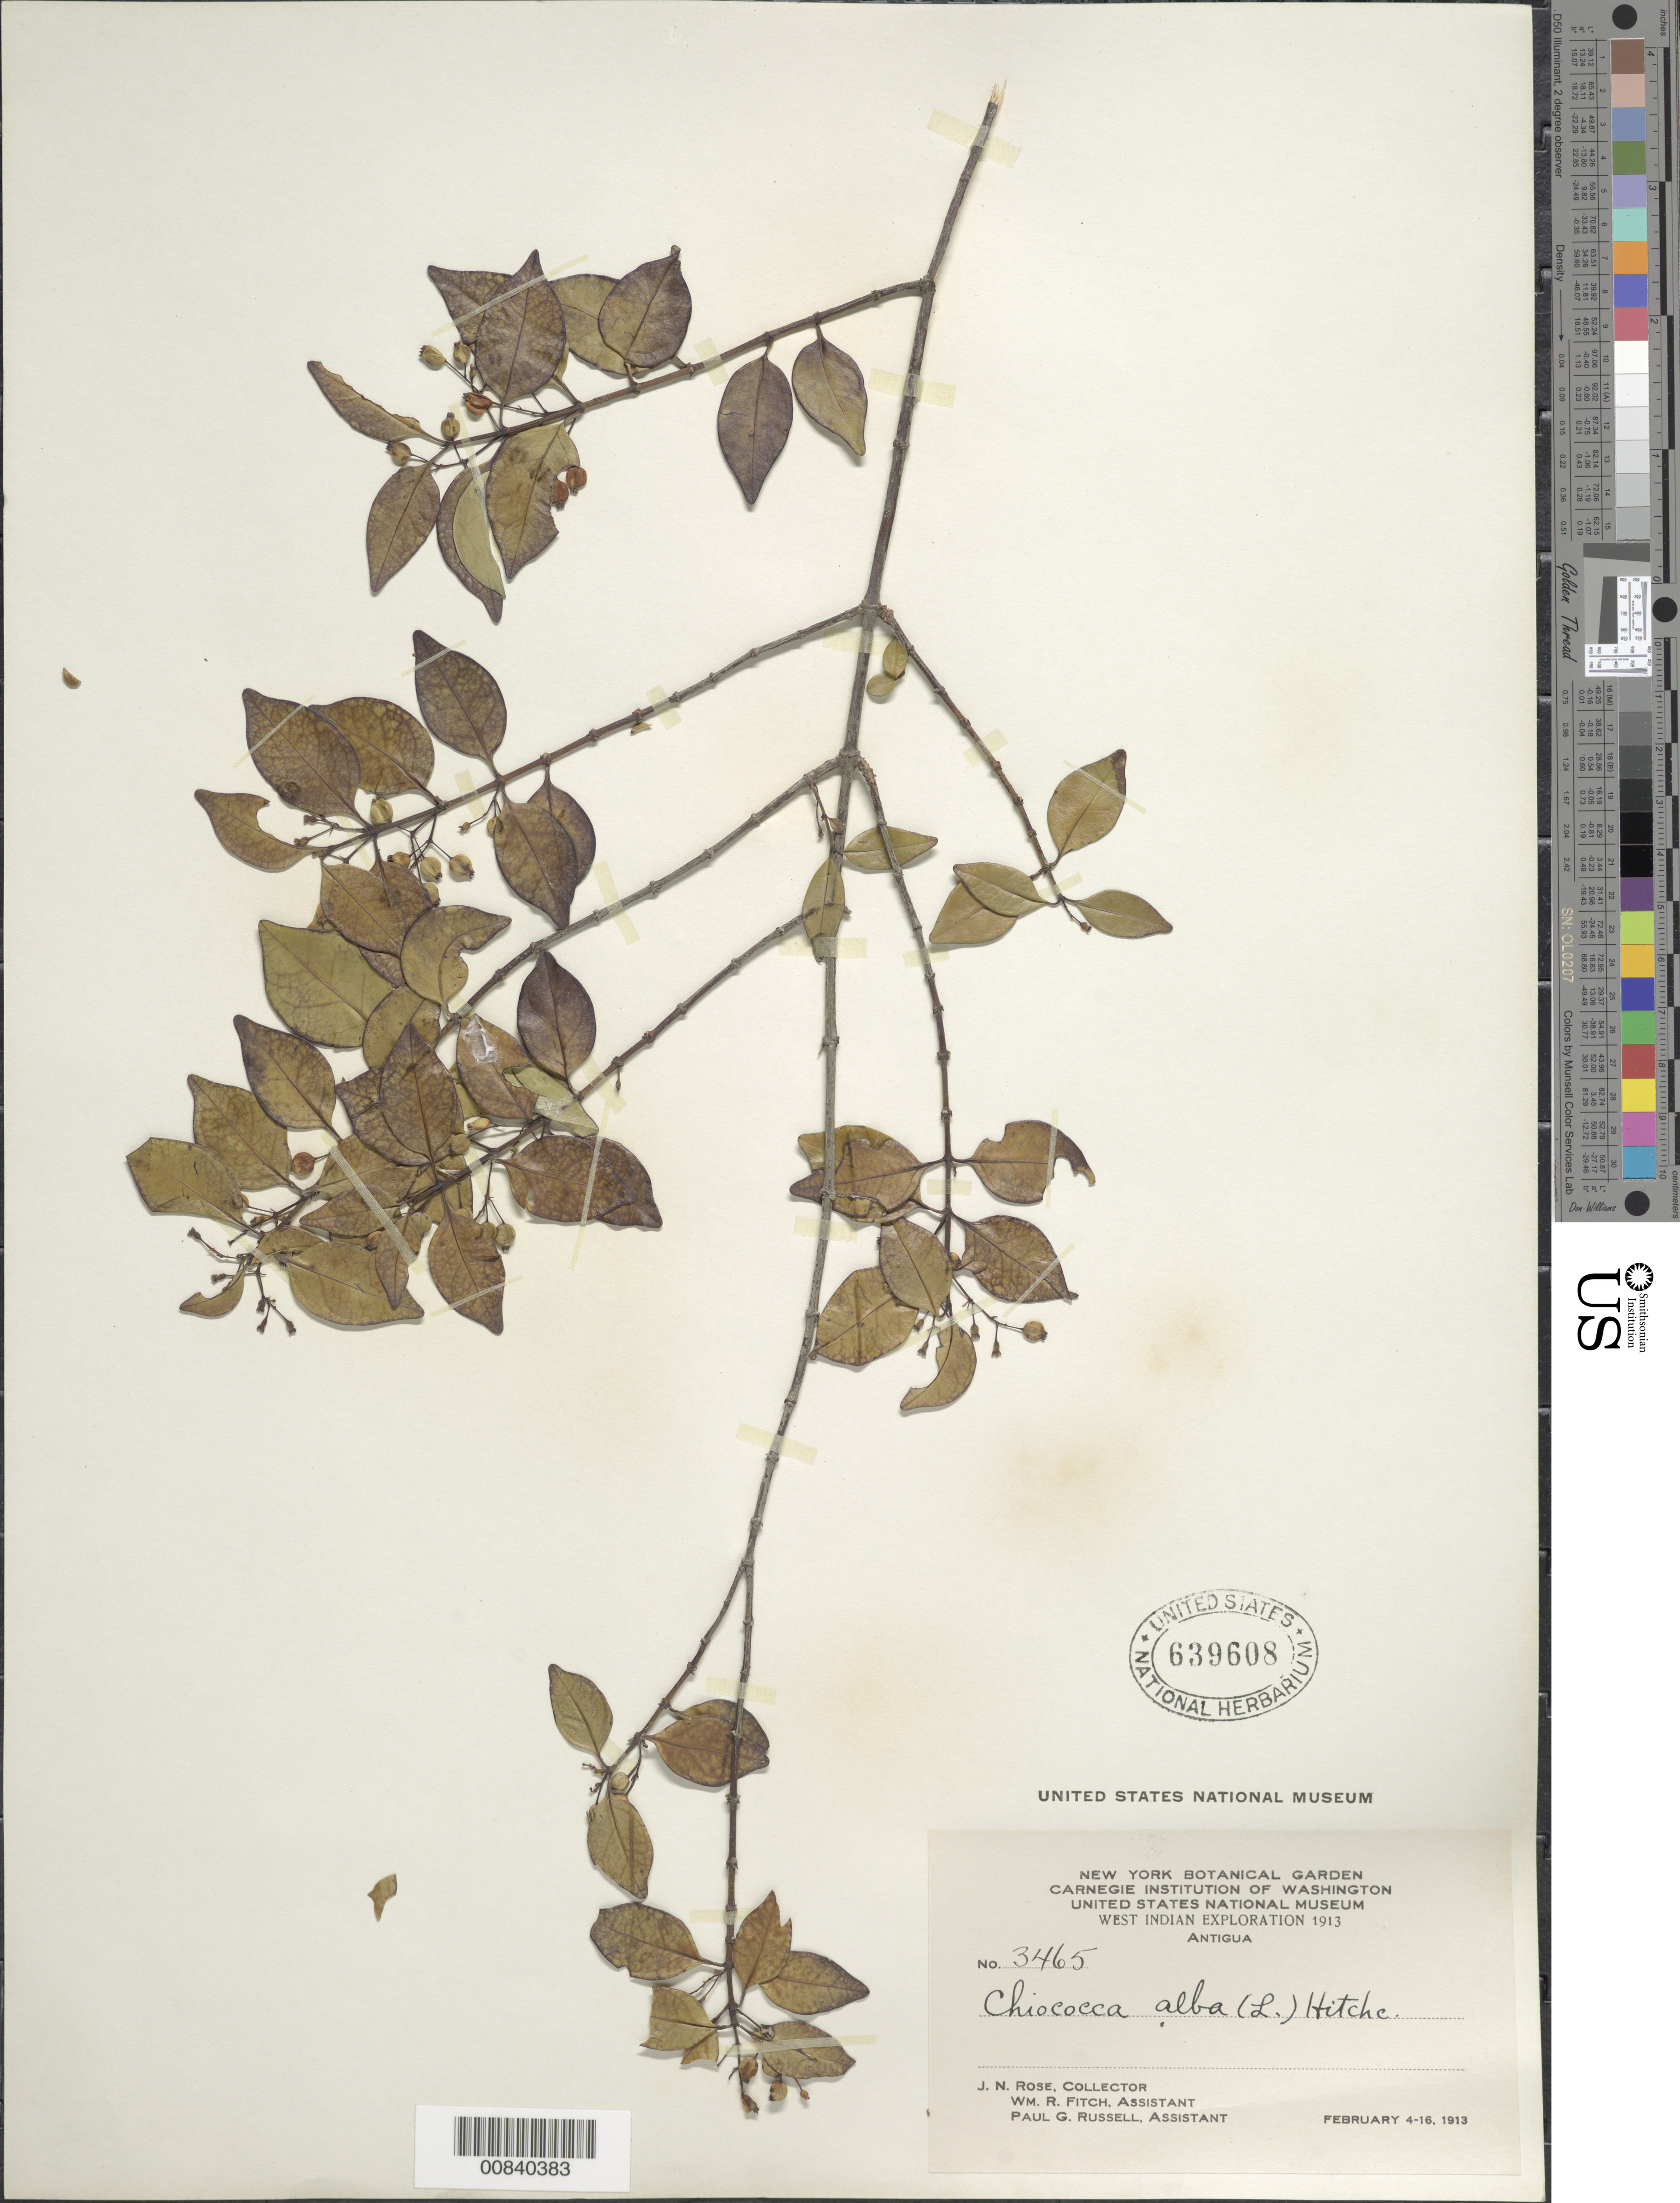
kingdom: Plantae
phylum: Tracheophyta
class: Magnoliopsida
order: Gentianales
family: Rubiaceae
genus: Chiococca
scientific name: Chiococca alba subsp. alba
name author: (L.) Hitchc.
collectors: J. N. Rose, W. R. Fitch & P. G. Russell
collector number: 3465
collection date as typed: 04 Feb 1913 to 16 Feb 1913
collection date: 1913-02-04/1913-02-16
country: Antigua and Barbuda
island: Leeward Is.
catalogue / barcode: US 639608